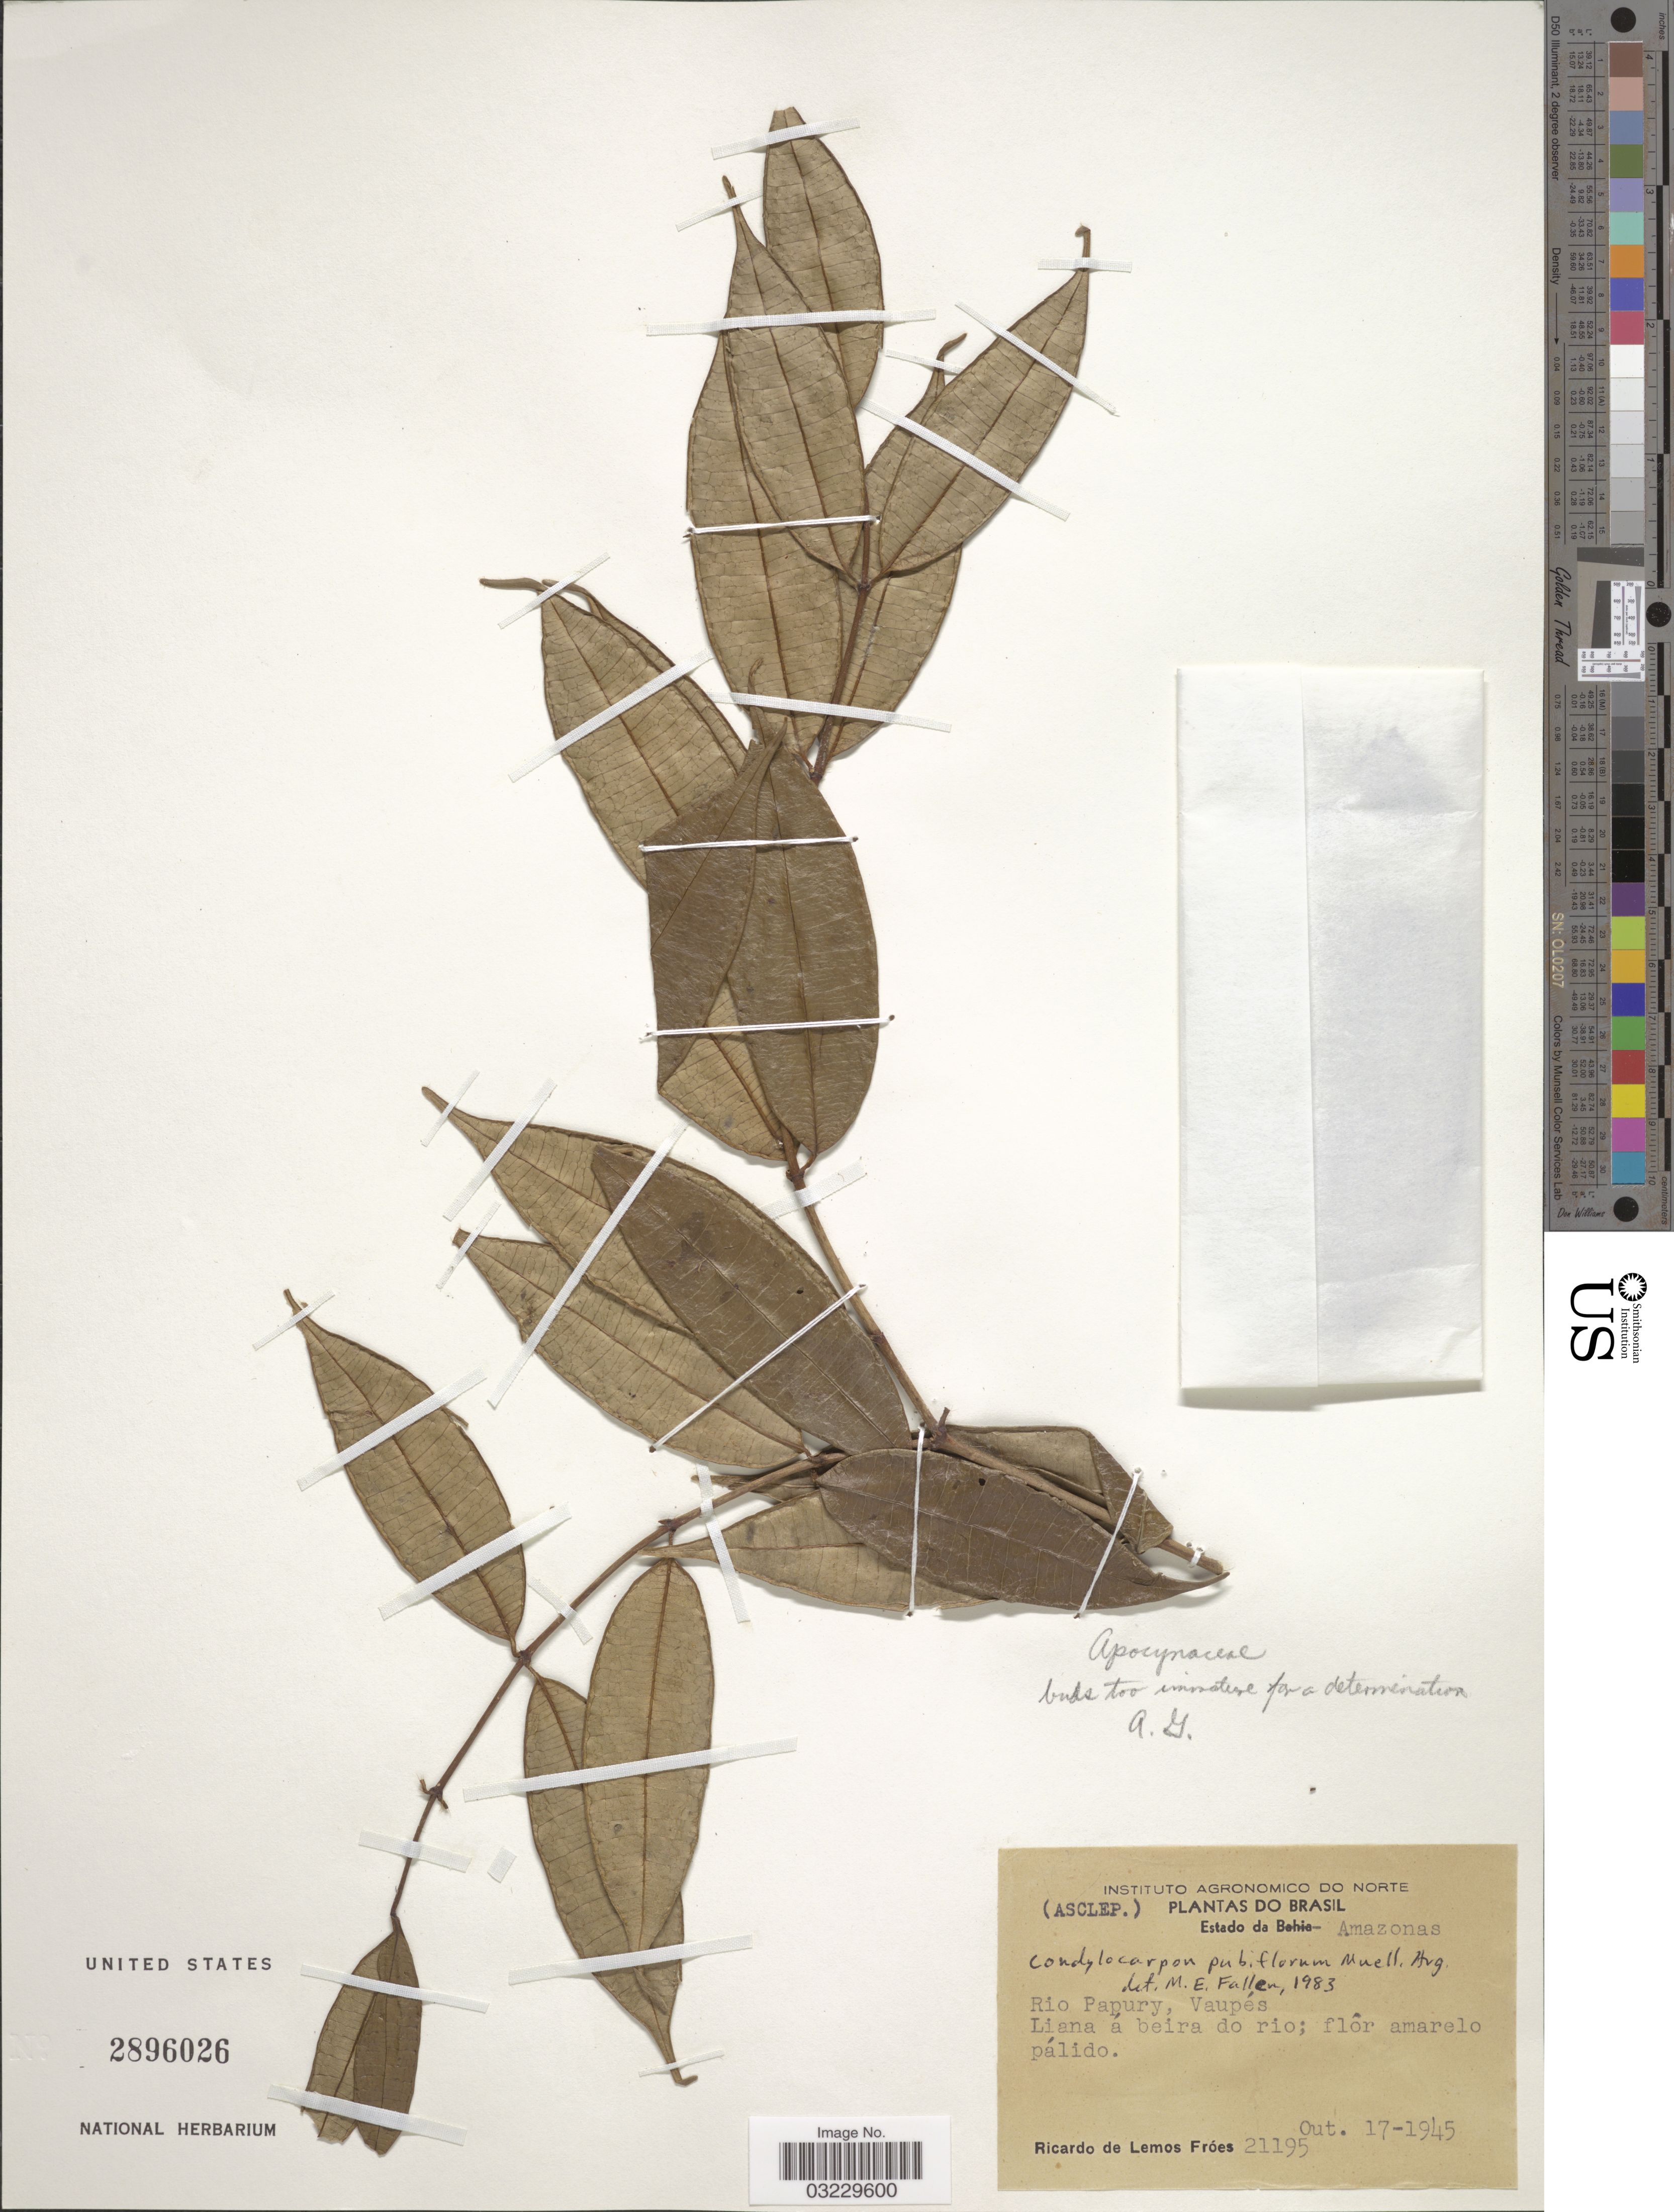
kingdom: Plantae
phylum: Tracheophyta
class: Magnoliopsida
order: Gentianales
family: Apocynaceae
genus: Condylocarpon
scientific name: Condylocarpon pubiflorum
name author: Müll. Arg.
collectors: R. L. Fróes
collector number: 21195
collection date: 1945-08-17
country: Colombia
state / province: Vaupés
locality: Rio Papury, Vaupés.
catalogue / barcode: US 2896026